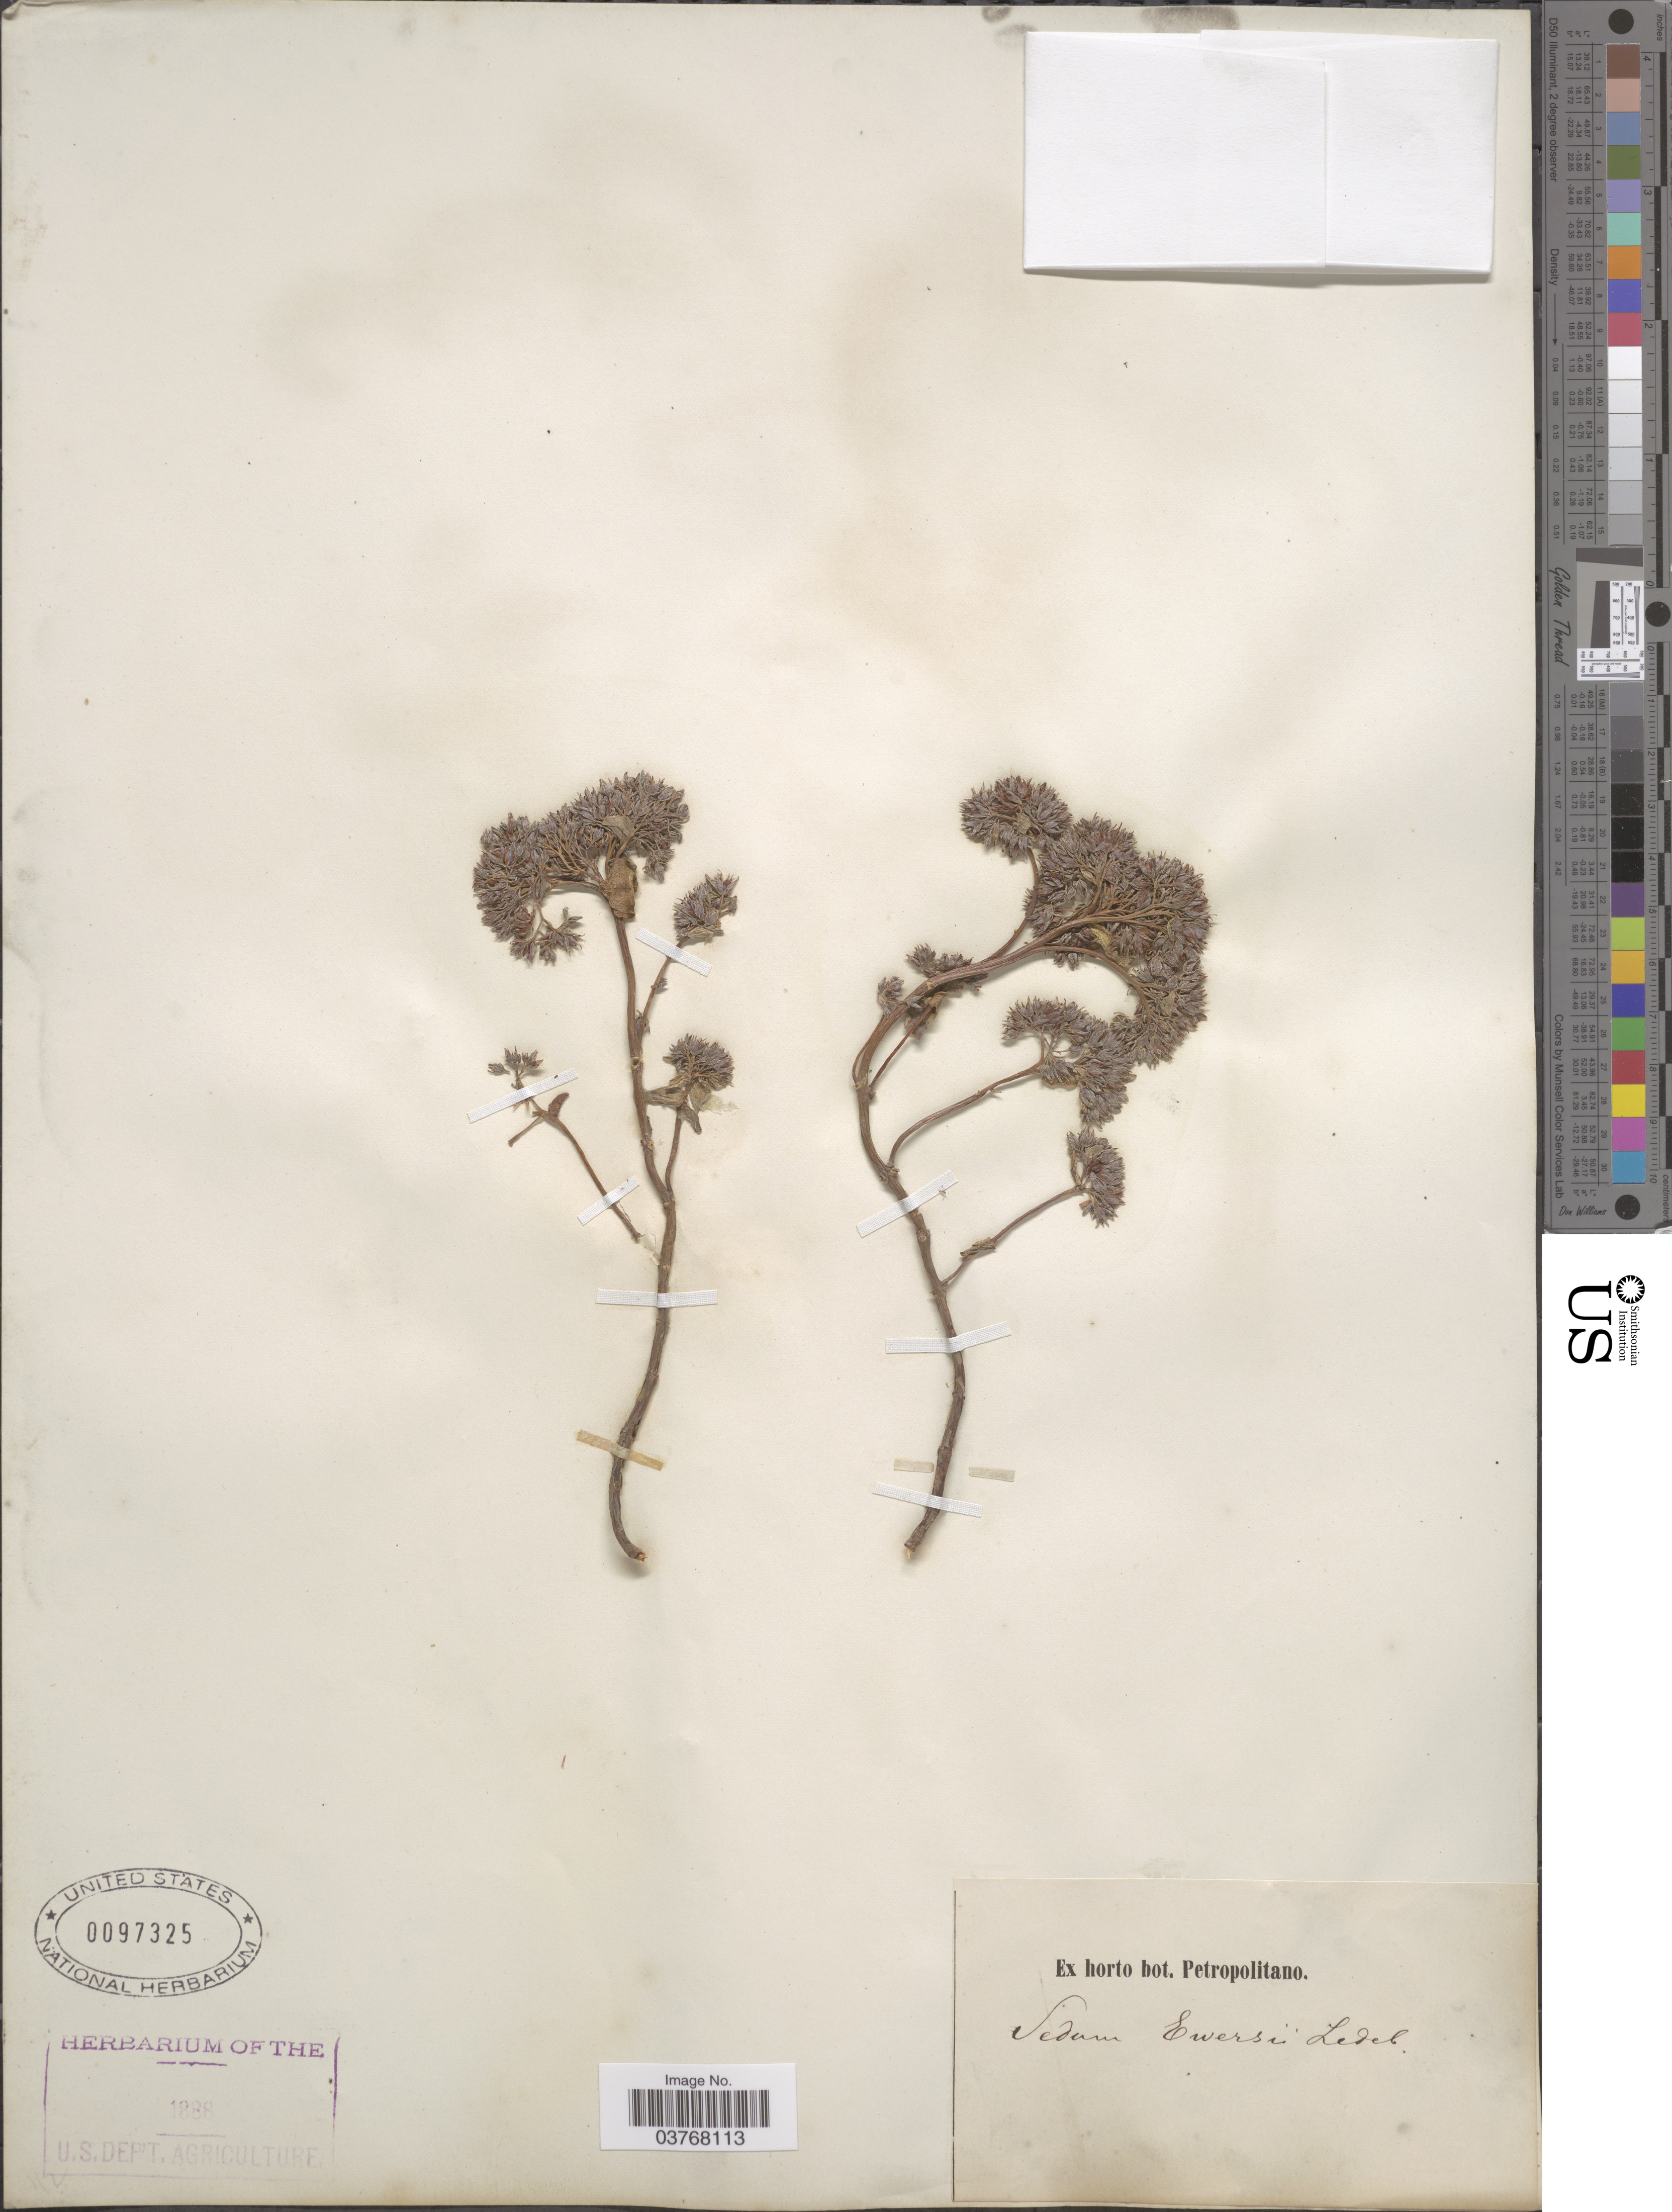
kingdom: Plantae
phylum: Tracheophyta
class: Magnoliopsida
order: Saxifragales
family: Crassulaceae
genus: Hylotelephium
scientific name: Hylotelephium ewersii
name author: (Ledeb.) H. Ohba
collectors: ex Horto Bot. Petropolitano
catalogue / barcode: US 97325